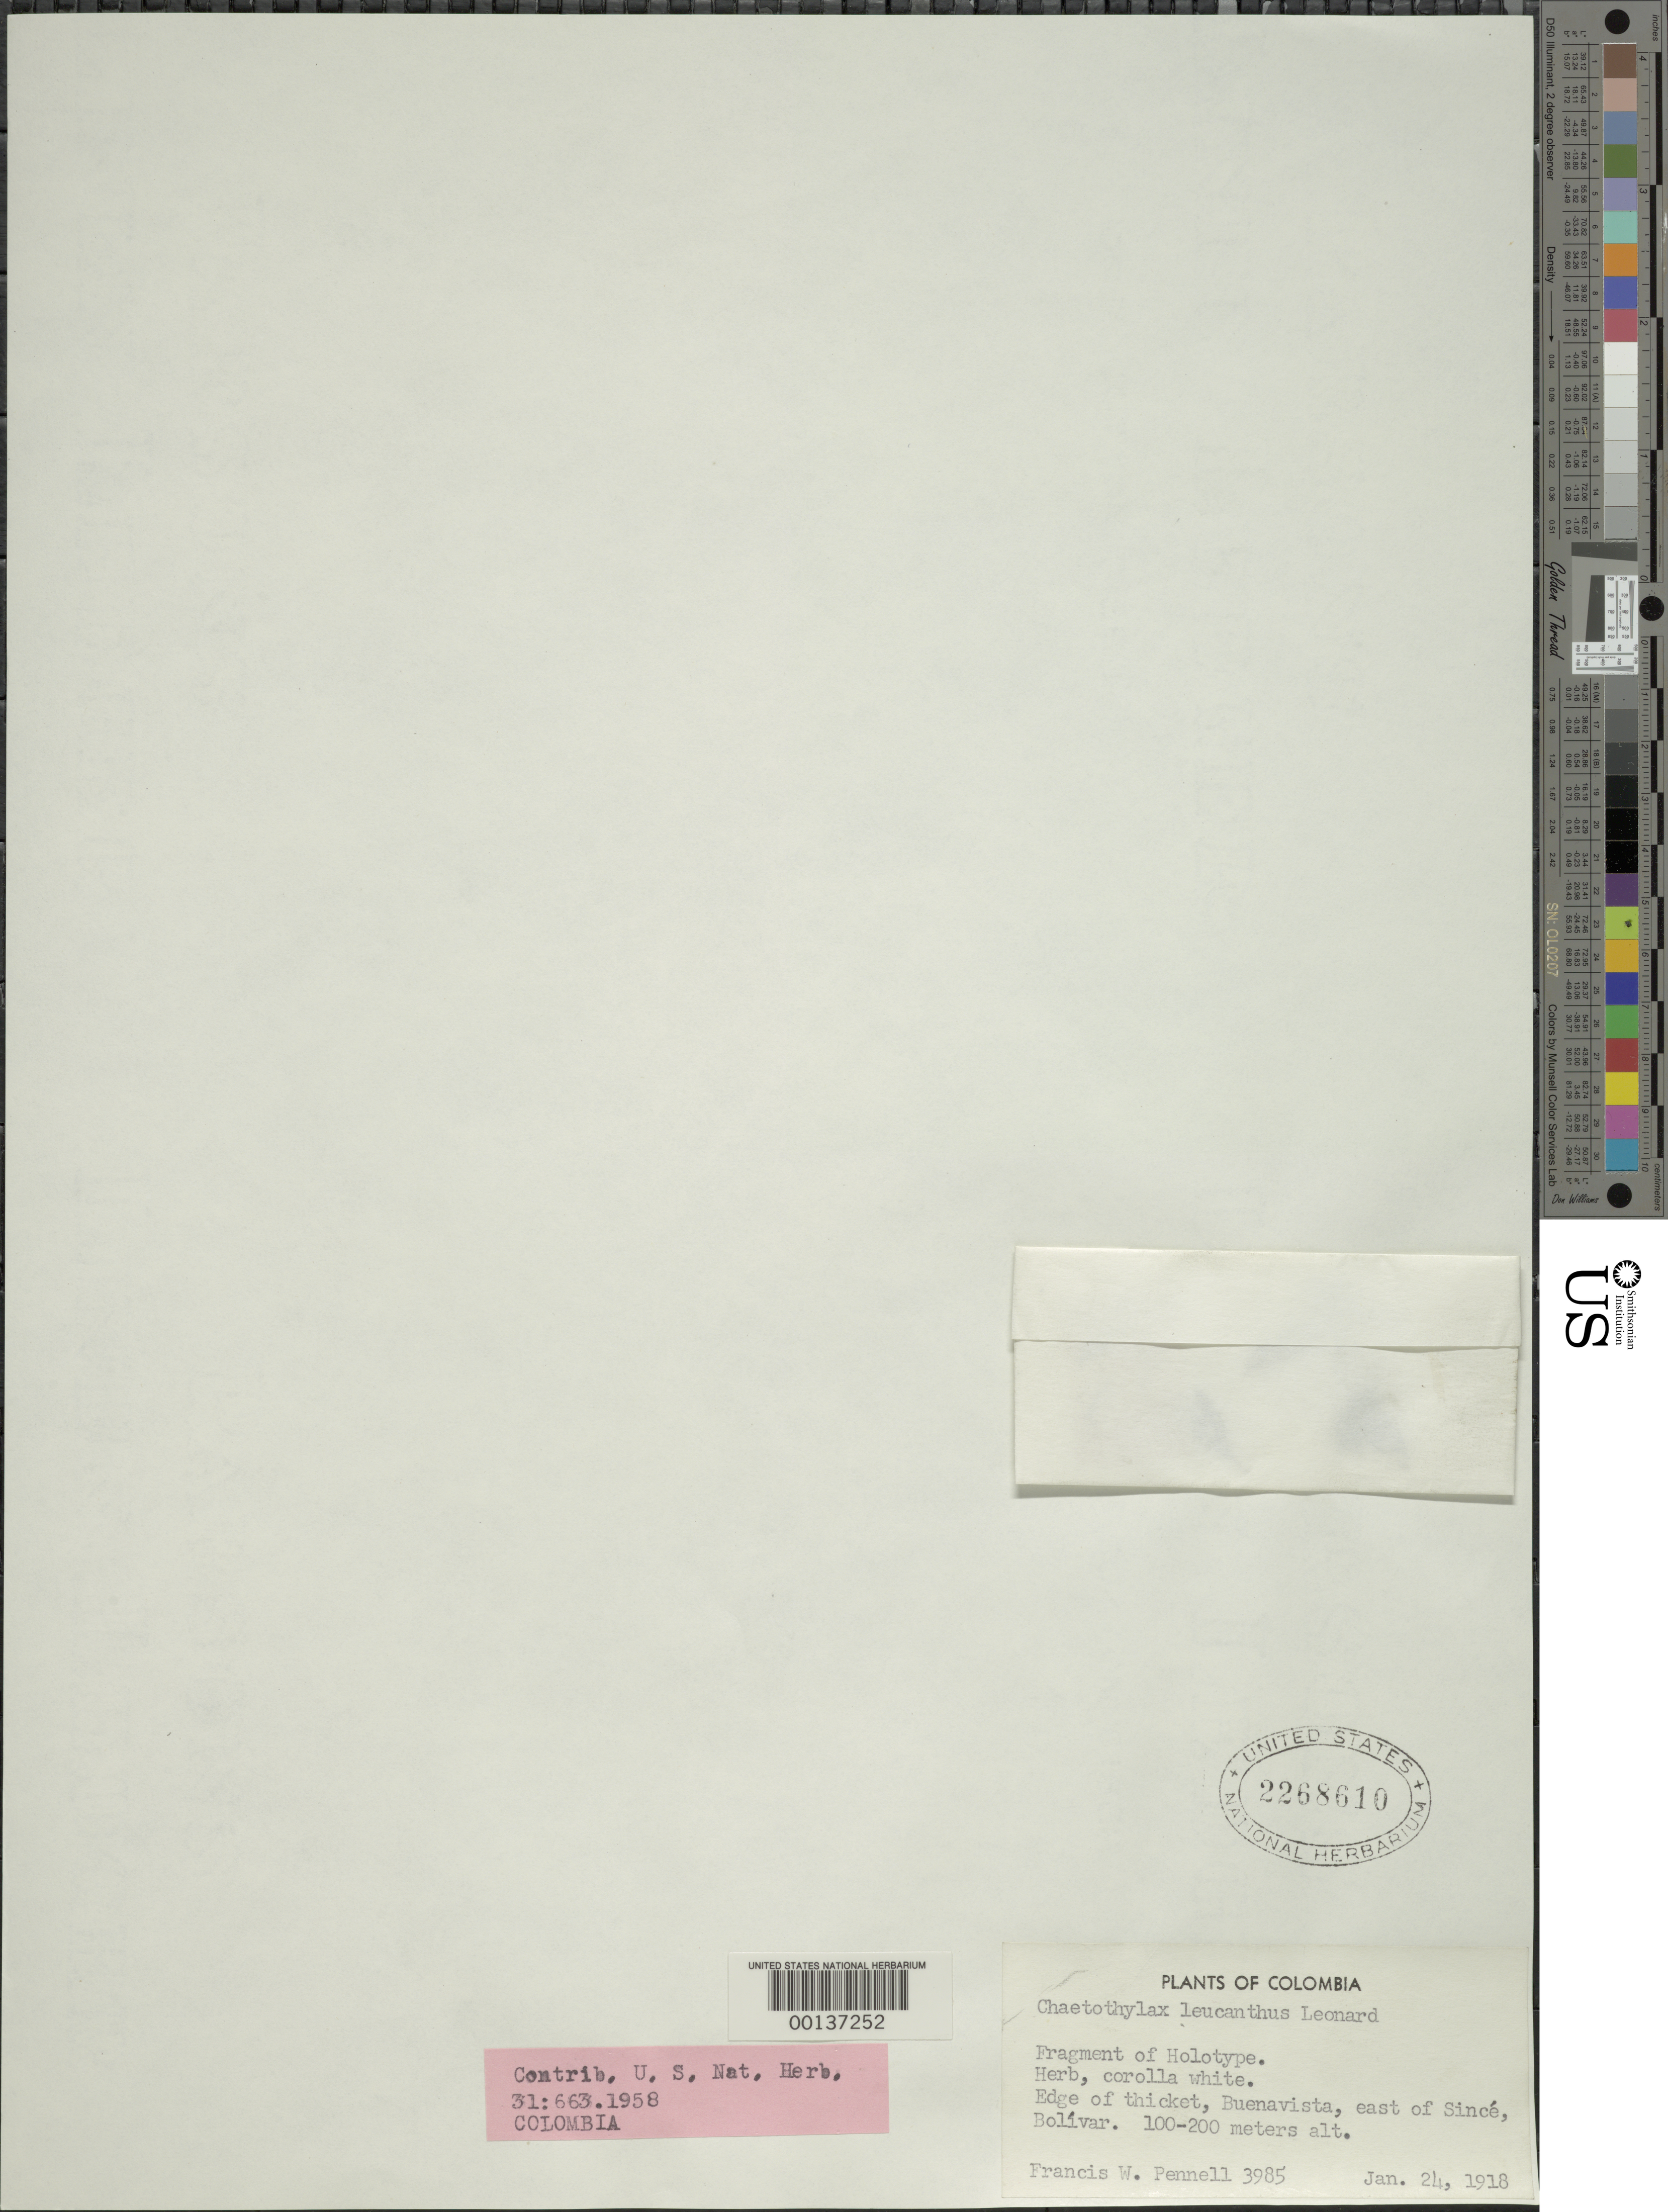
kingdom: Plantae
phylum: Tracheophyta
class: Magnoliopsida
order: Lamiales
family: Acanthaceae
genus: Chaetothylax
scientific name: Chaetothylax leucanthus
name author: Leonard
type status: Holotype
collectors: F. W. Pennell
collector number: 3985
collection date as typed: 24 Jan 1918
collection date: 1918-01-24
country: Colombia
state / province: Bolívar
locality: Buena Vista, E of Since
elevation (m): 100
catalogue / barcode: US 2268610